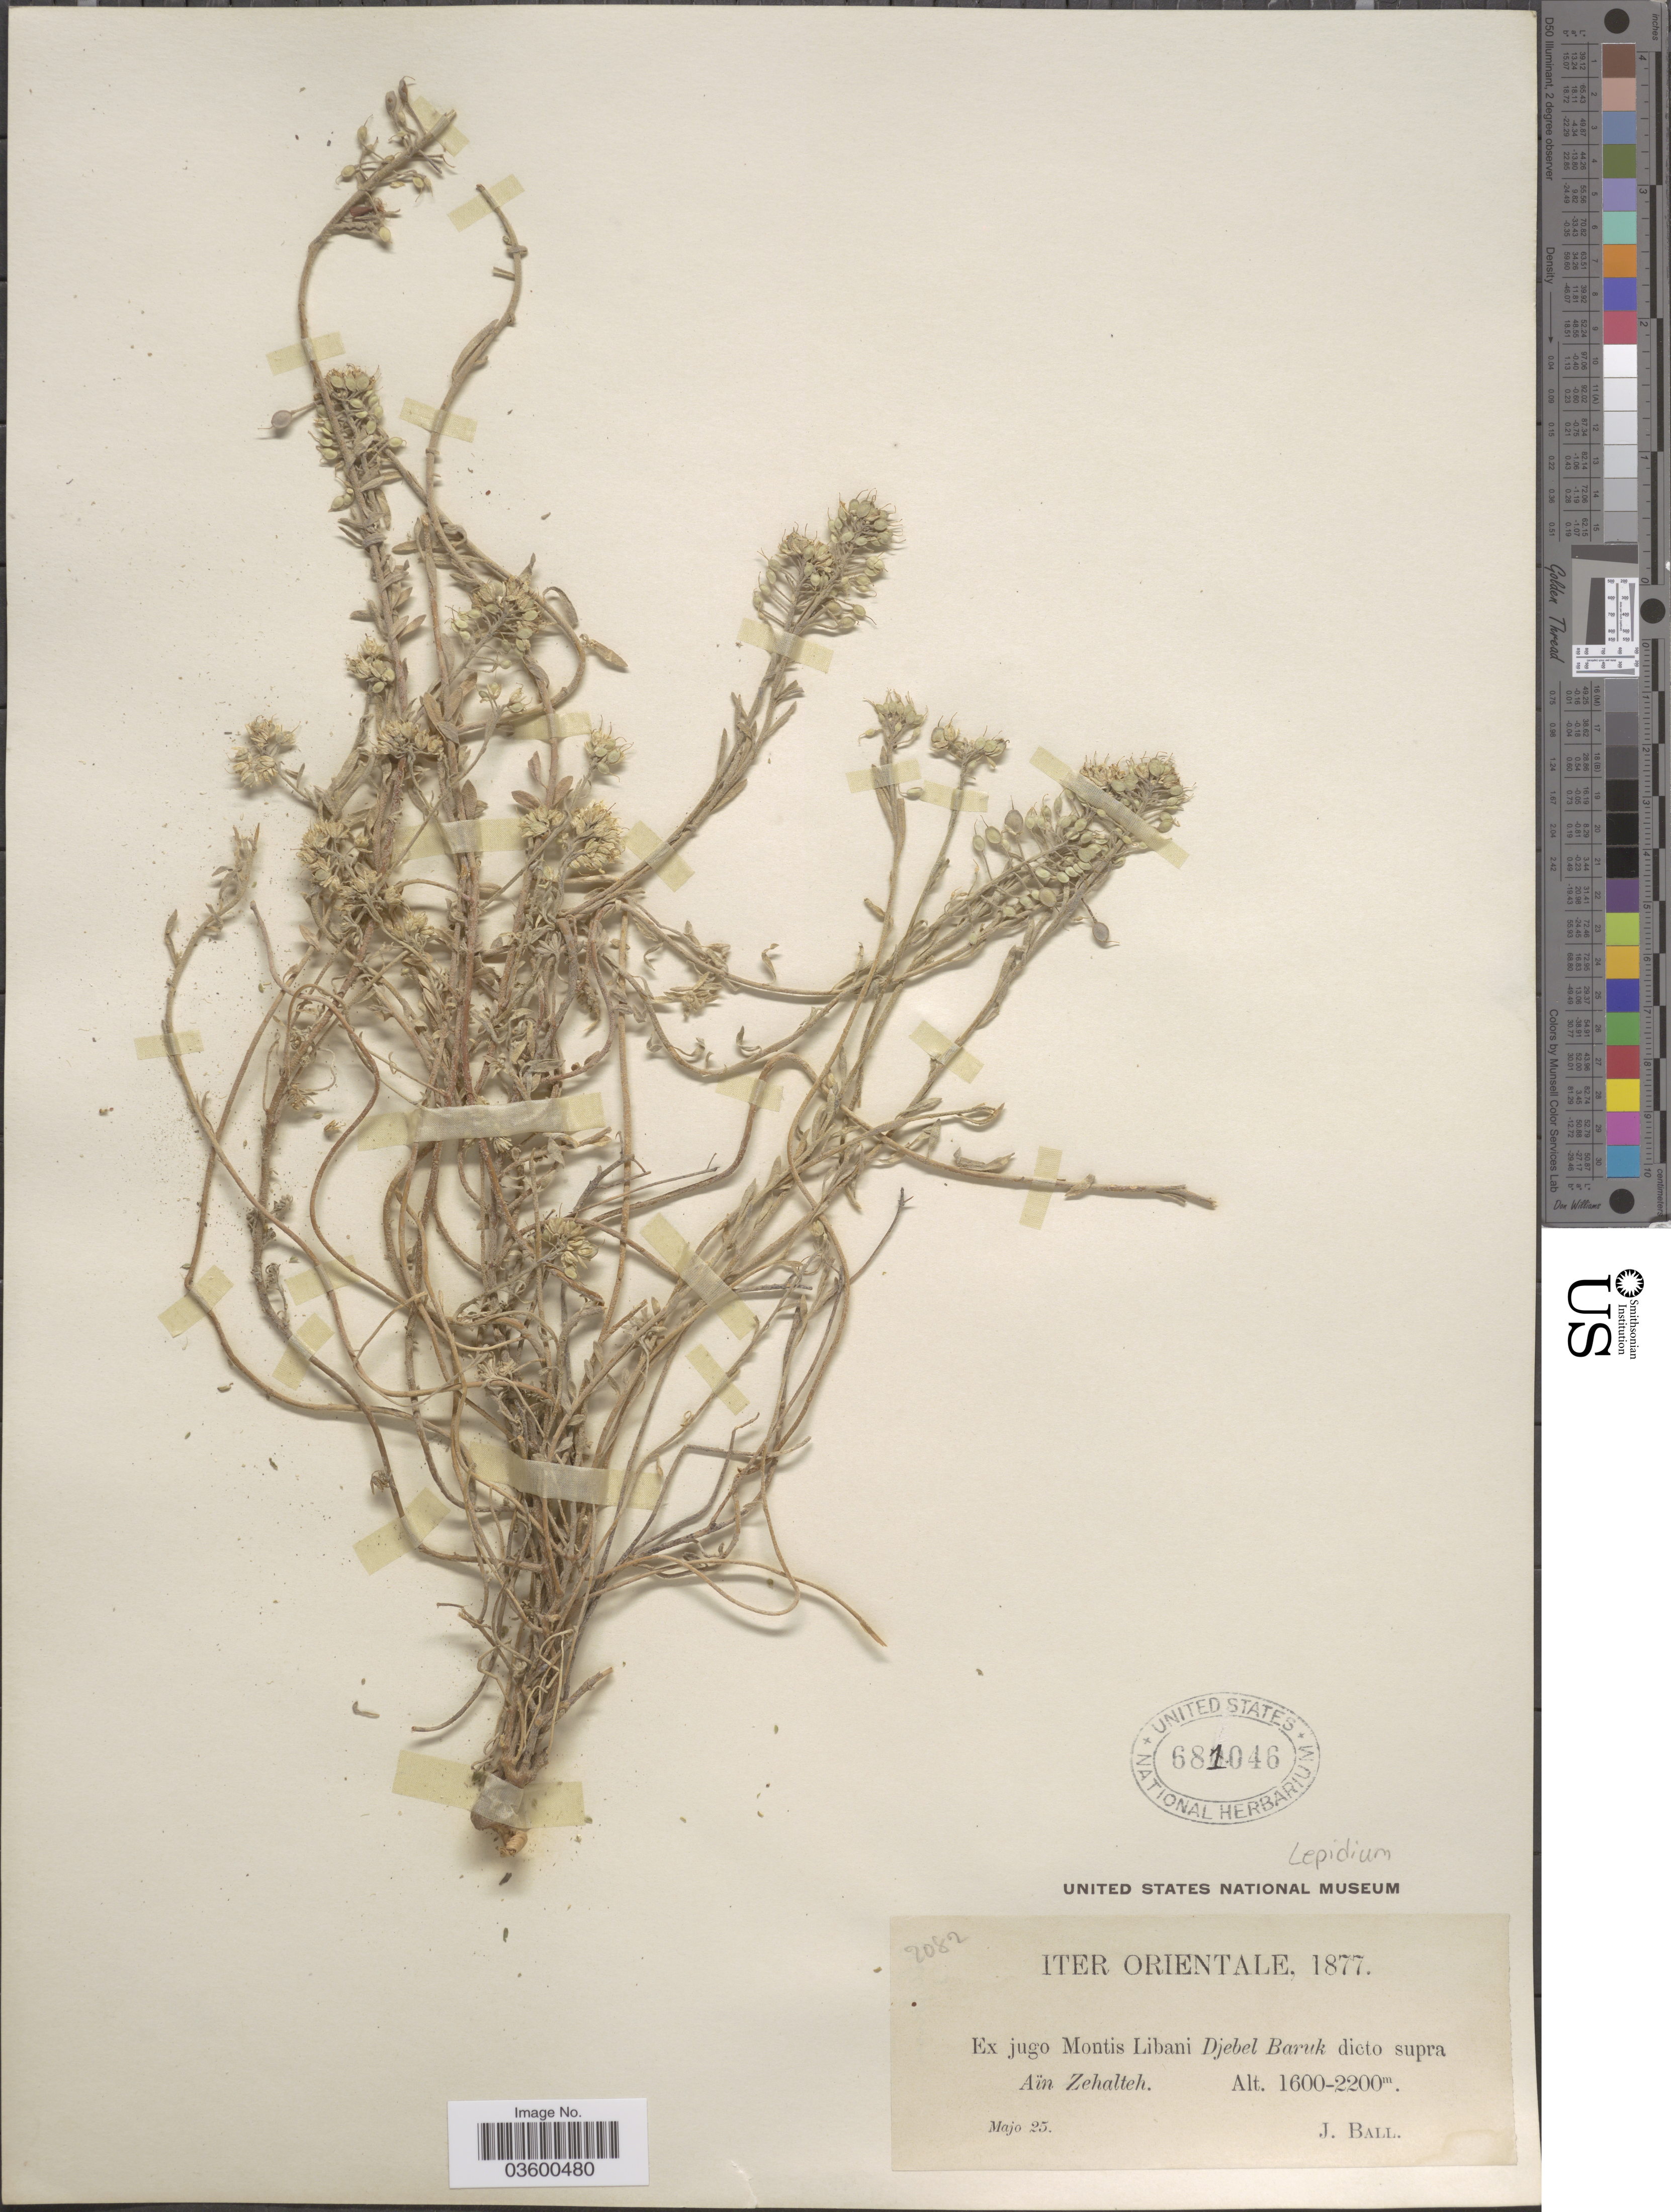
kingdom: Plantae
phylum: Tracheophyta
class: Magnoliopsida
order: Brassicales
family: Brassicaceae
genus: Lepidium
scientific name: Lepidium sp.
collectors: J. Ball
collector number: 2082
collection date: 1877-05-25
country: Lebanon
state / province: Mont-Liban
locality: Orientale. Ex jugo Montis Libani Djebel Baruk dicto supra Aïn Zehalteh.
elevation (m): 1600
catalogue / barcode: US 681046